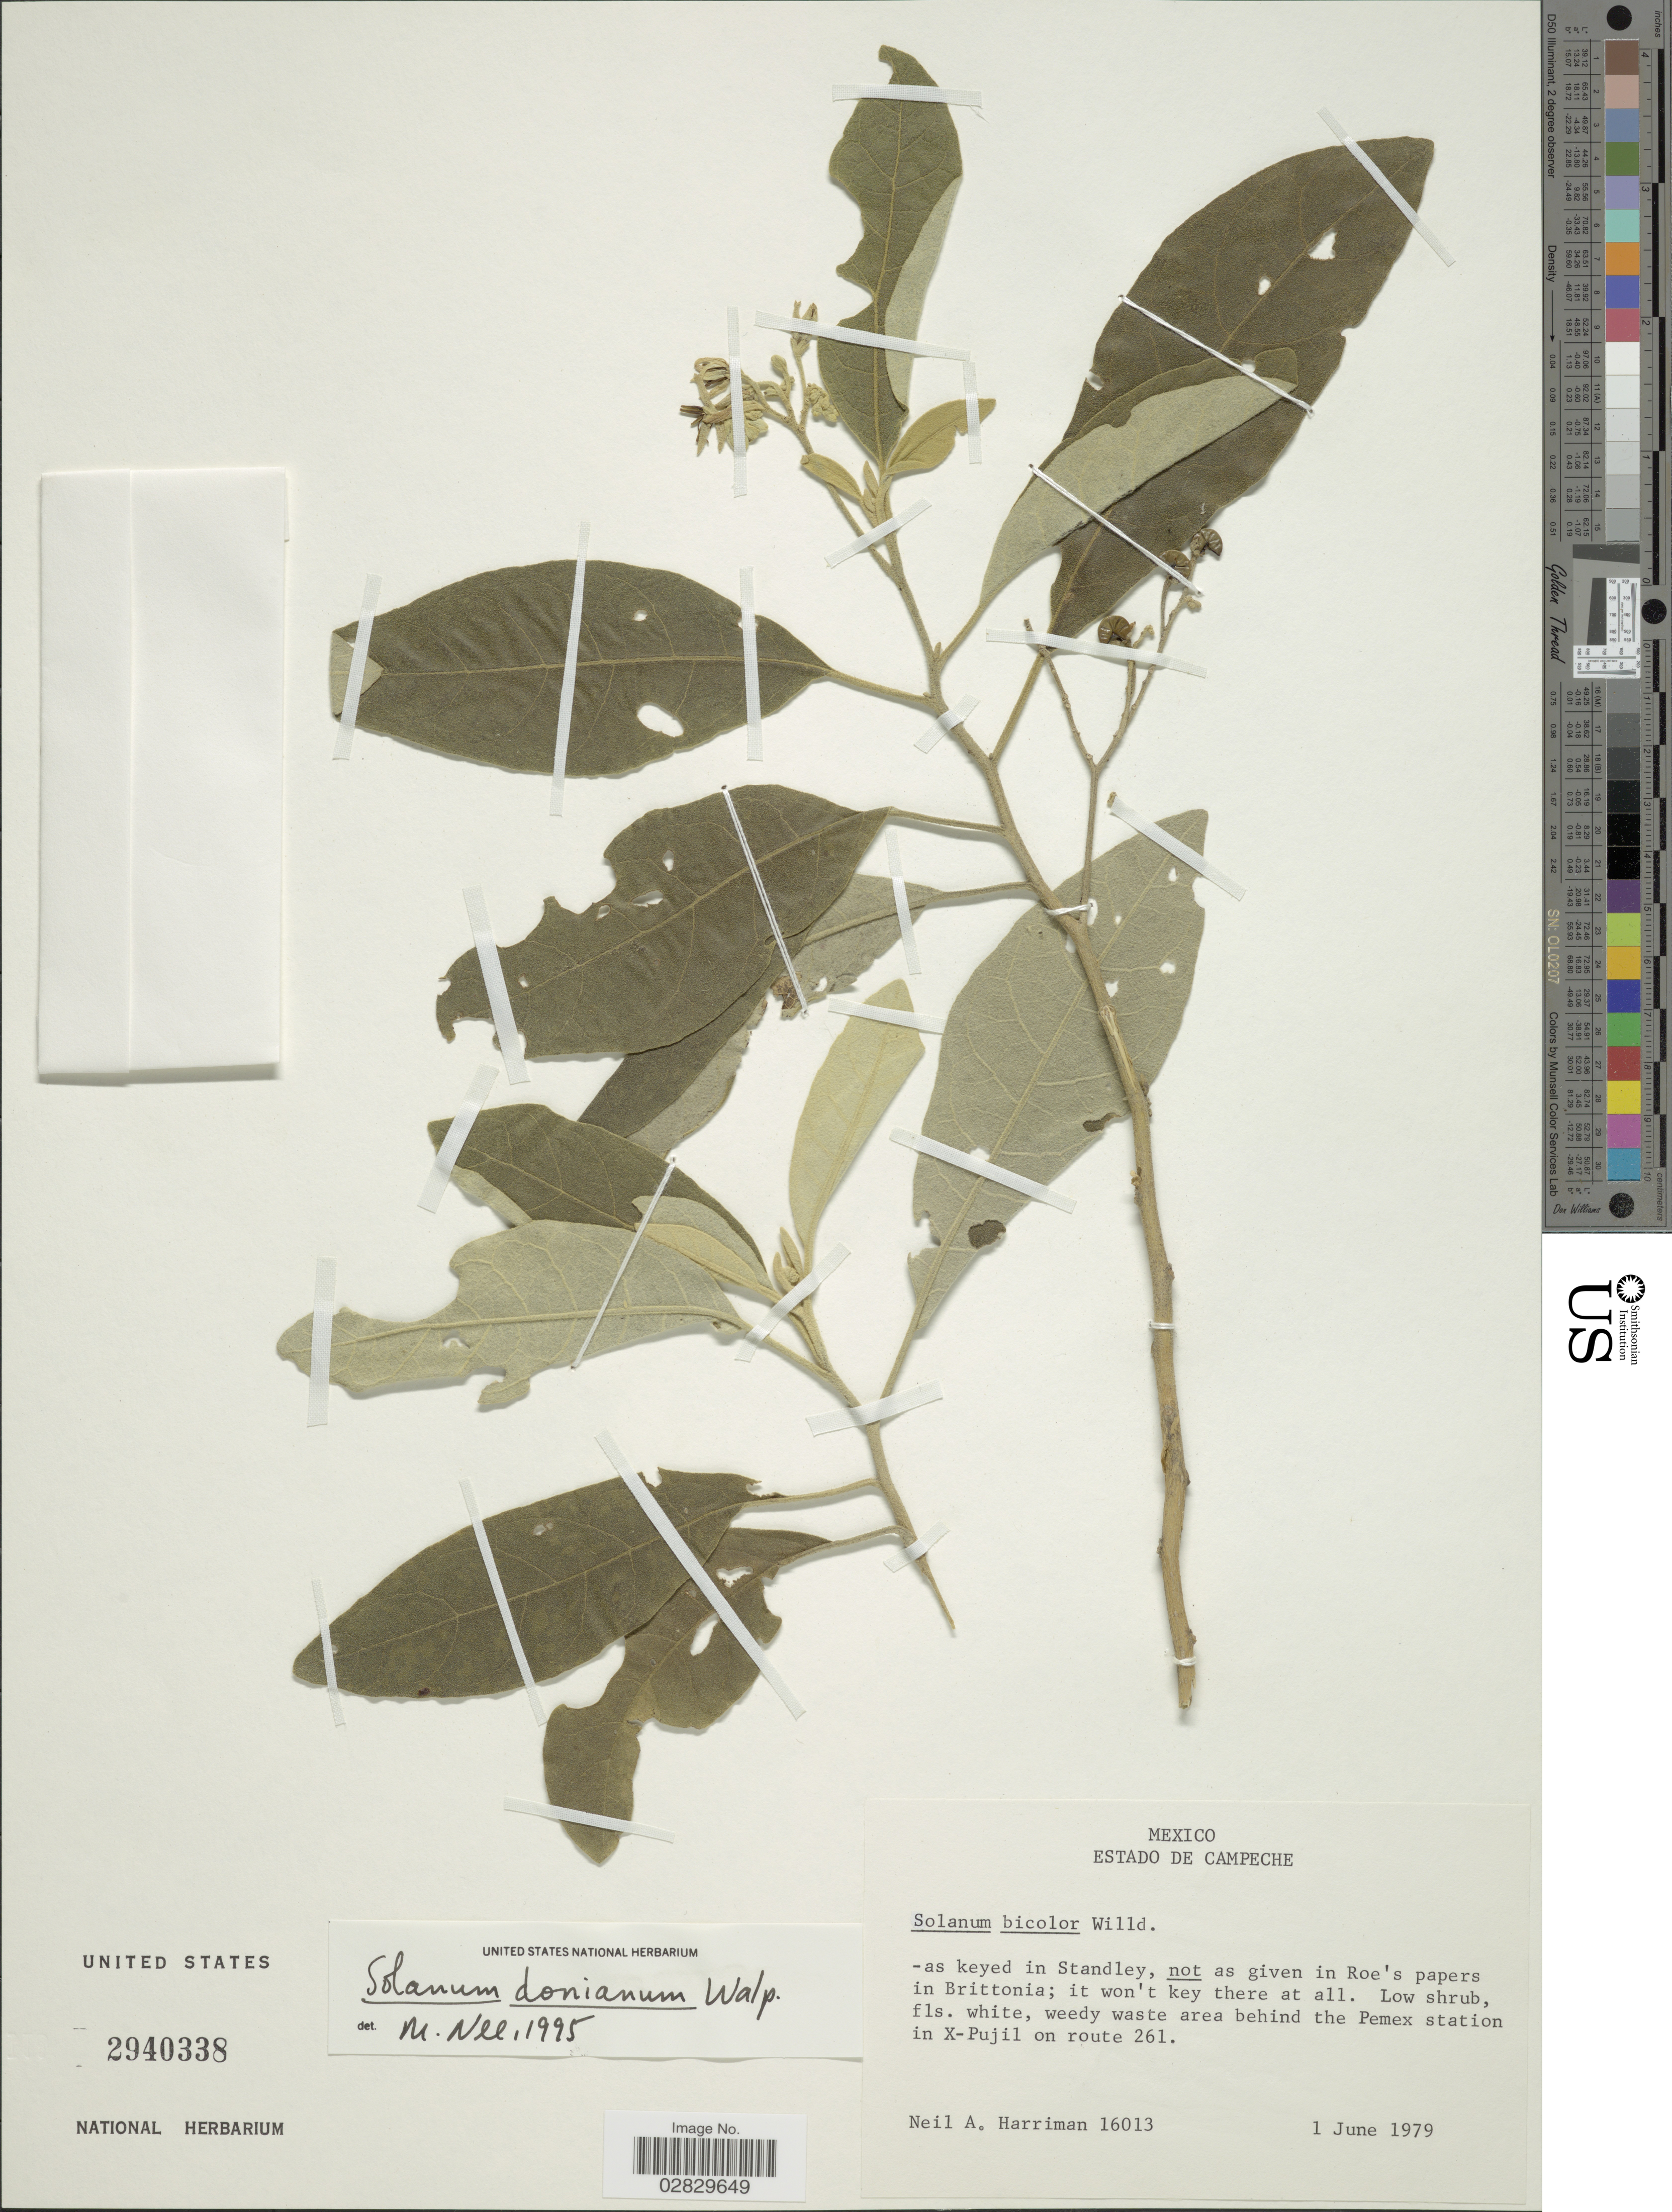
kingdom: Plantae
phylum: Tracheophyta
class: Magnoliopsida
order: Solanales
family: Solanaceae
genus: Solanum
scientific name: Solanum donianum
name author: Walp.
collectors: N. A. Harriman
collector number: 16013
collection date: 1979-06-01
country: Mexico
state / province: Campeche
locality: Weedy waste area behind the Pemex station in X-Pujil on route 261.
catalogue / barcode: US 2940338